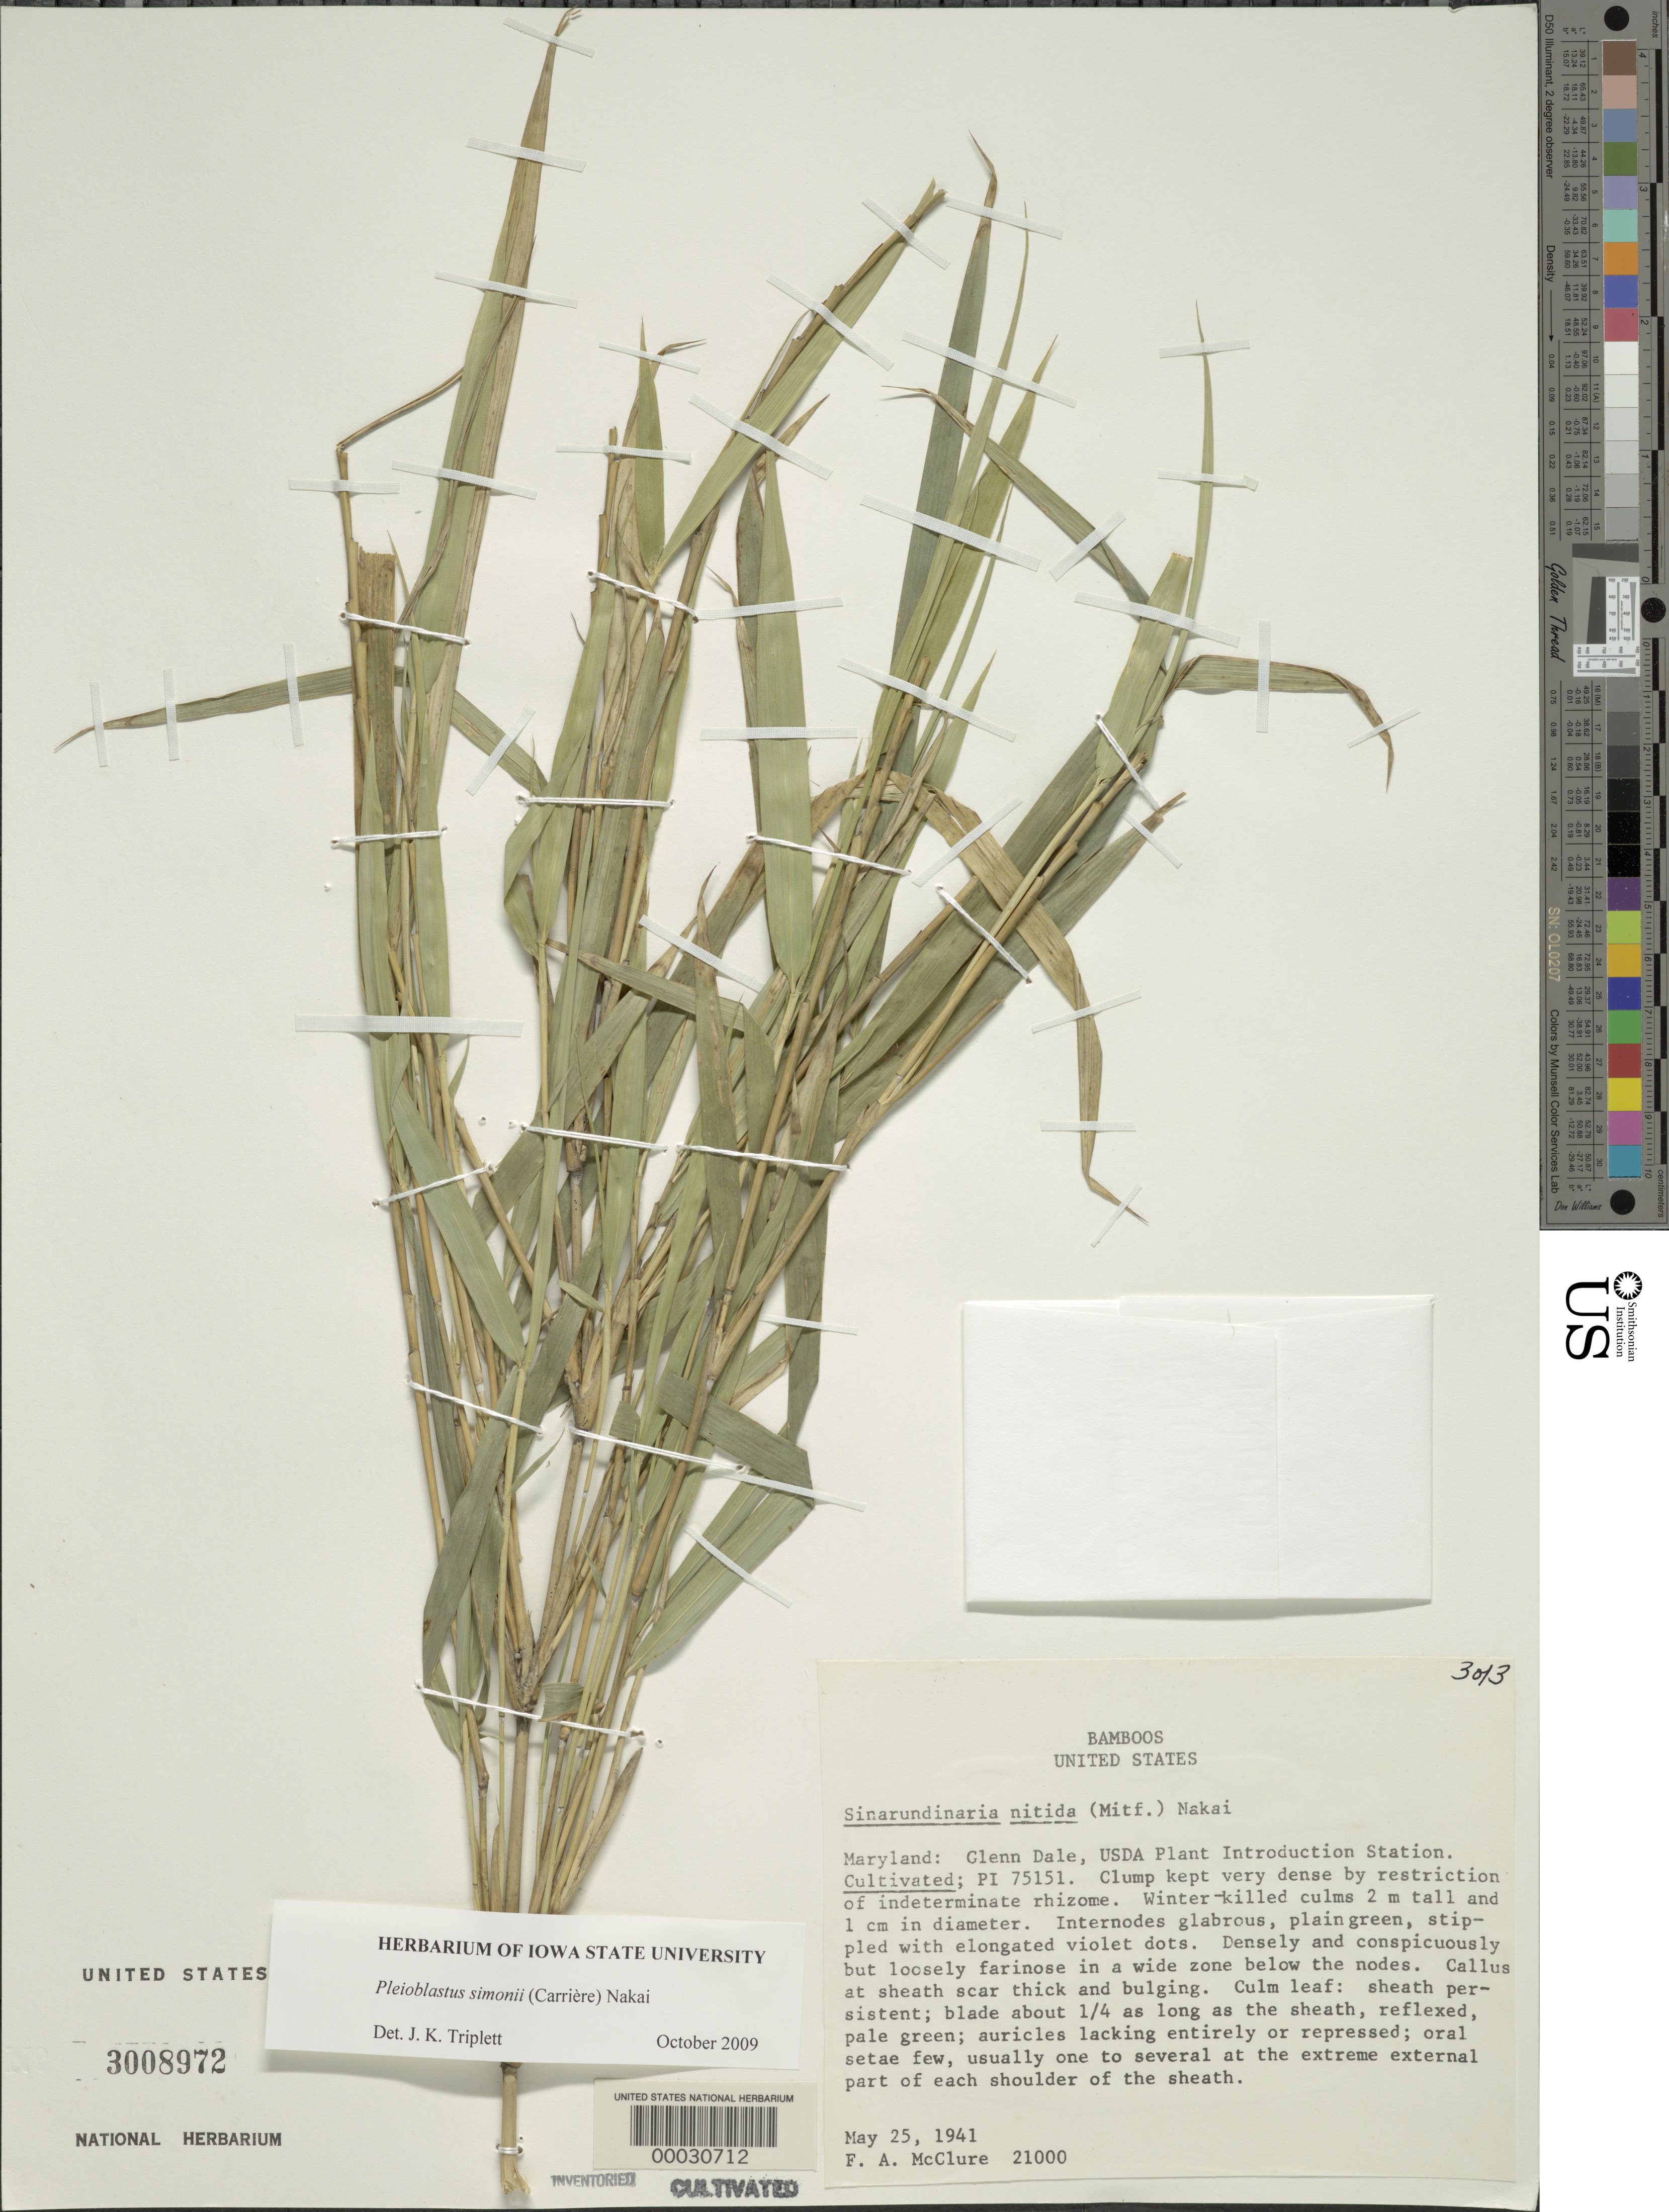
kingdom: Plantae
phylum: Tracheophyta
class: Liliopsida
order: Poales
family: Poaceae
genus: Pleioblastus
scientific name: Pleioblastus simonii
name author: (Carrière) Nakai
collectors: F. A. McClure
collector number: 21000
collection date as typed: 25 May 1941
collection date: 1941-05-25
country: United States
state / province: Maryland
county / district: Prince George's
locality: Glen dale, usda plant introduction station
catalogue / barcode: US 3008972